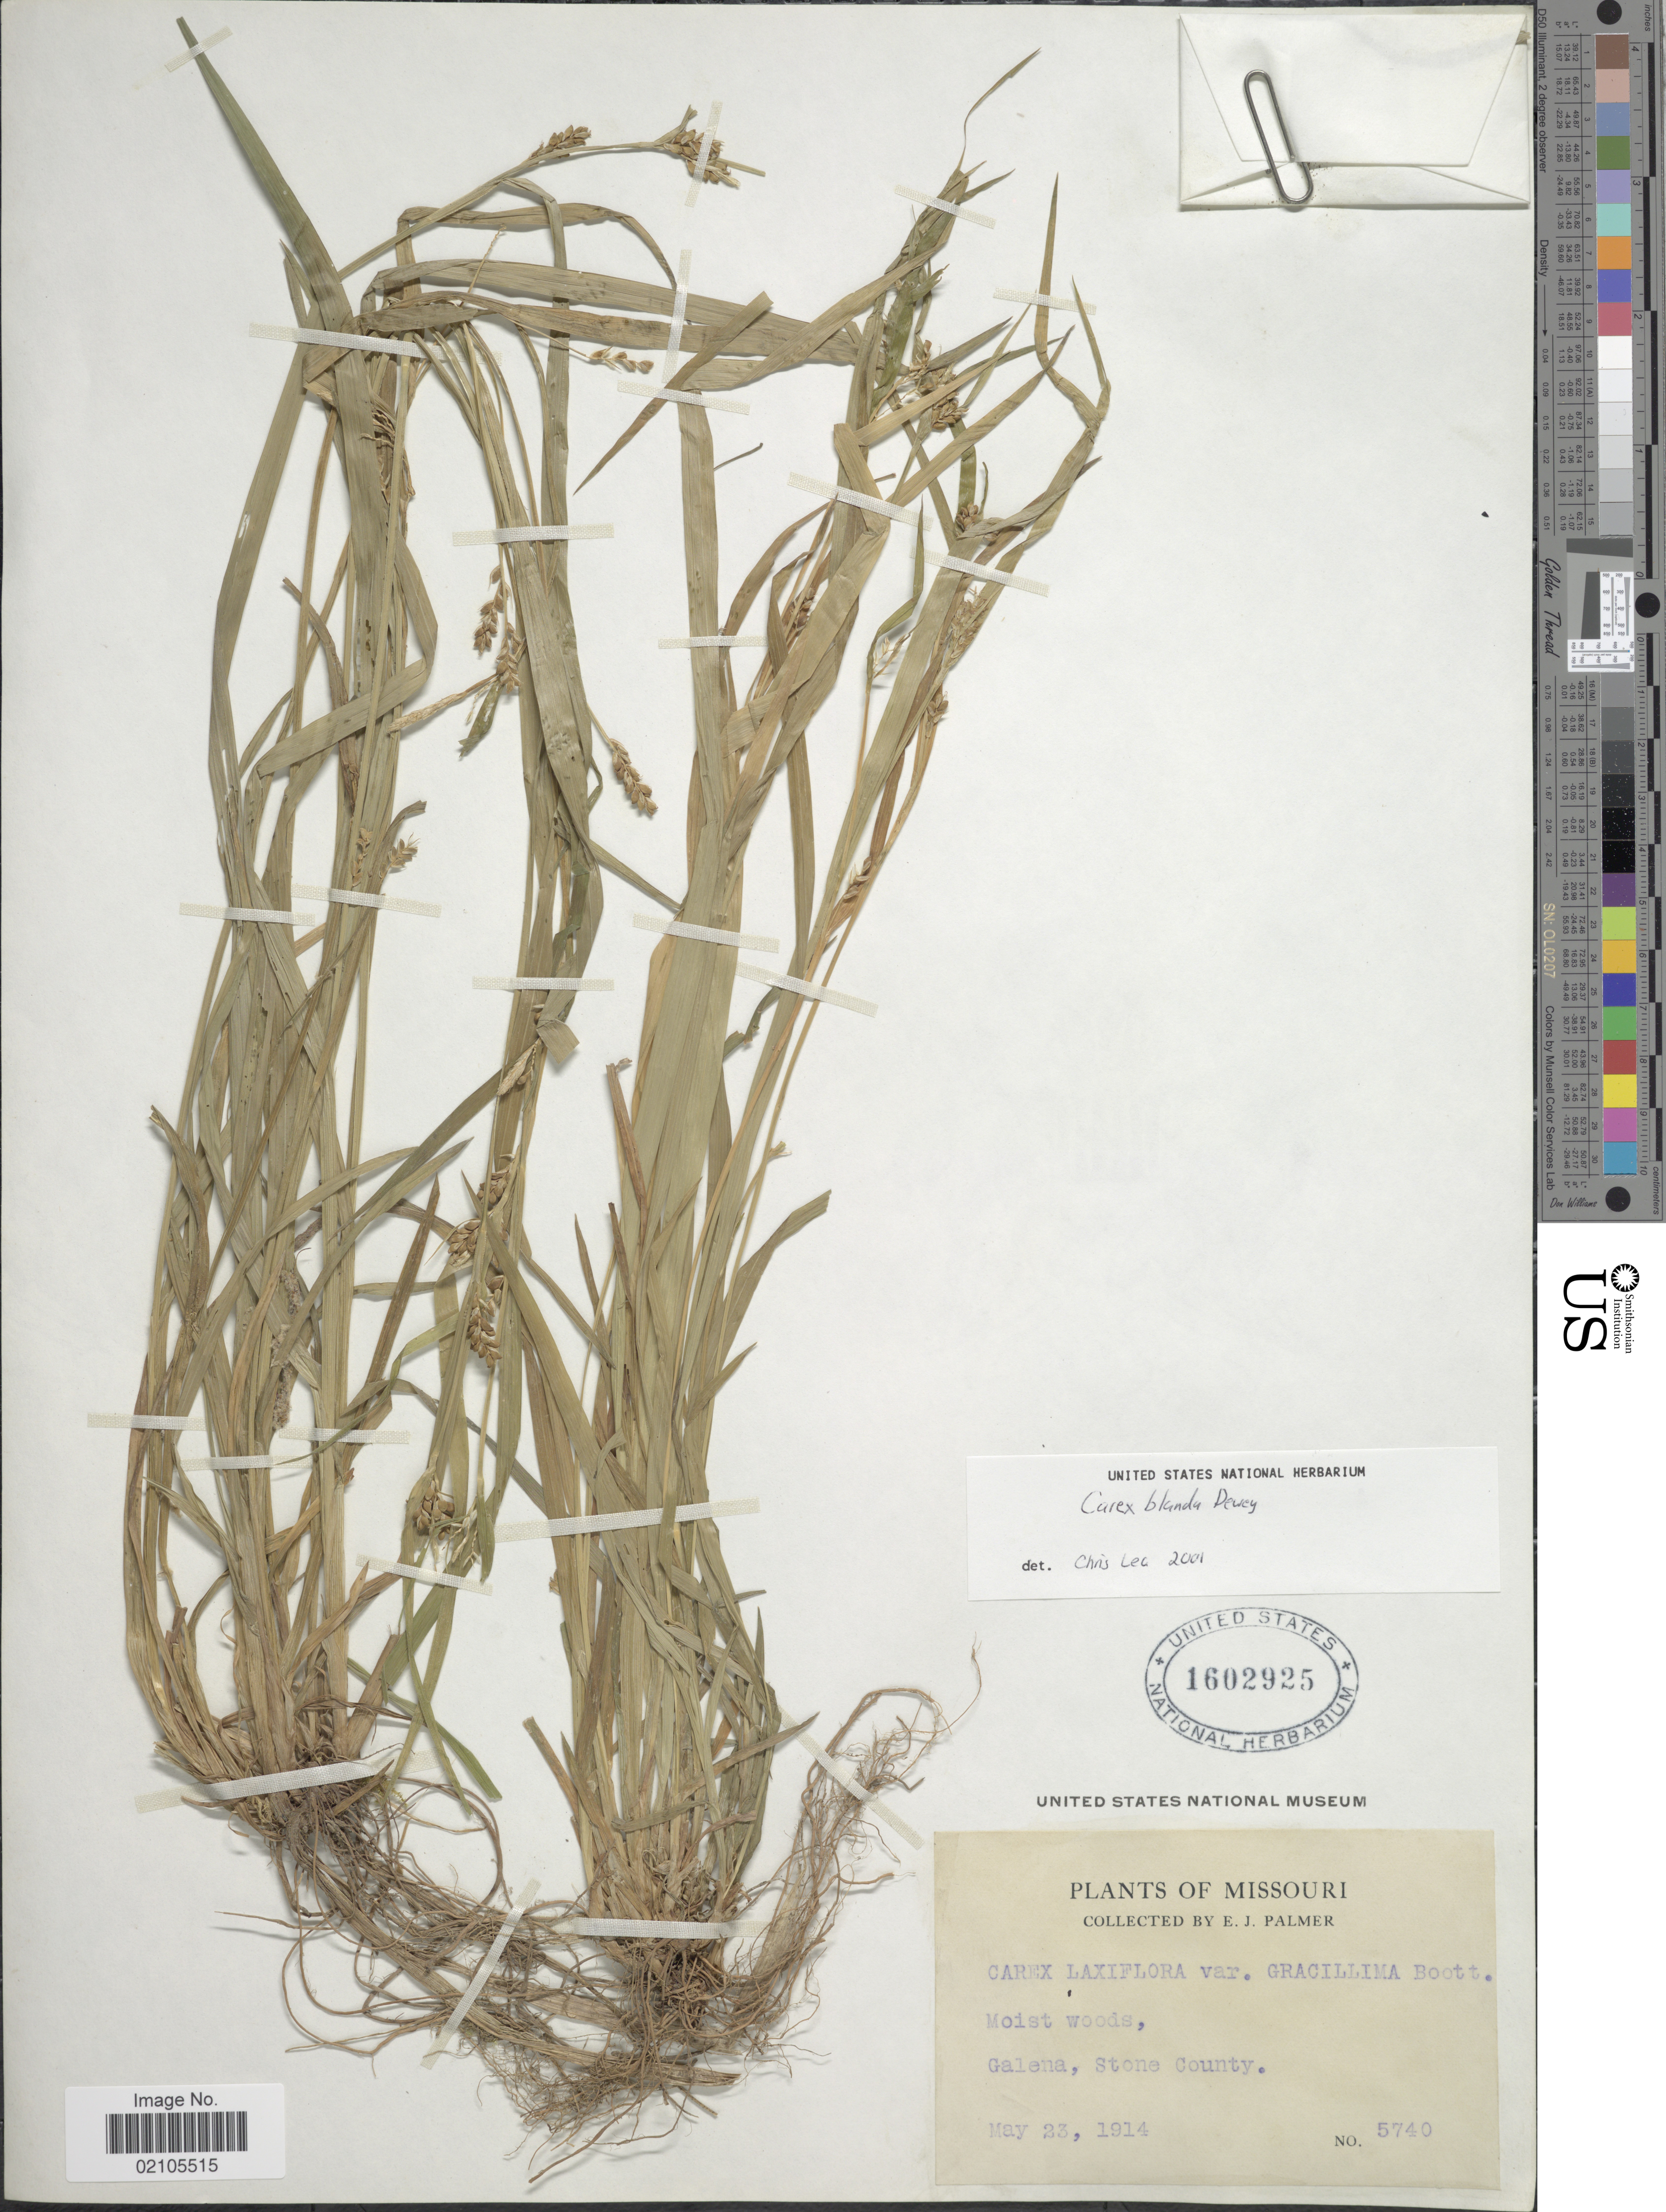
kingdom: Plantae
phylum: Tracheophyta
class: Liliopsida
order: Poales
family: Cyperaceae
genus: Carex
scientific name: Carex blanda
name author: Dewey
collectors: E. J. Palmer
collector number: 5740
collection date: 1914-05-23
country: United States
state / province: Missouri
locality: Moist woods, Galena, Stone County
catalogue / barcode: US 1602925